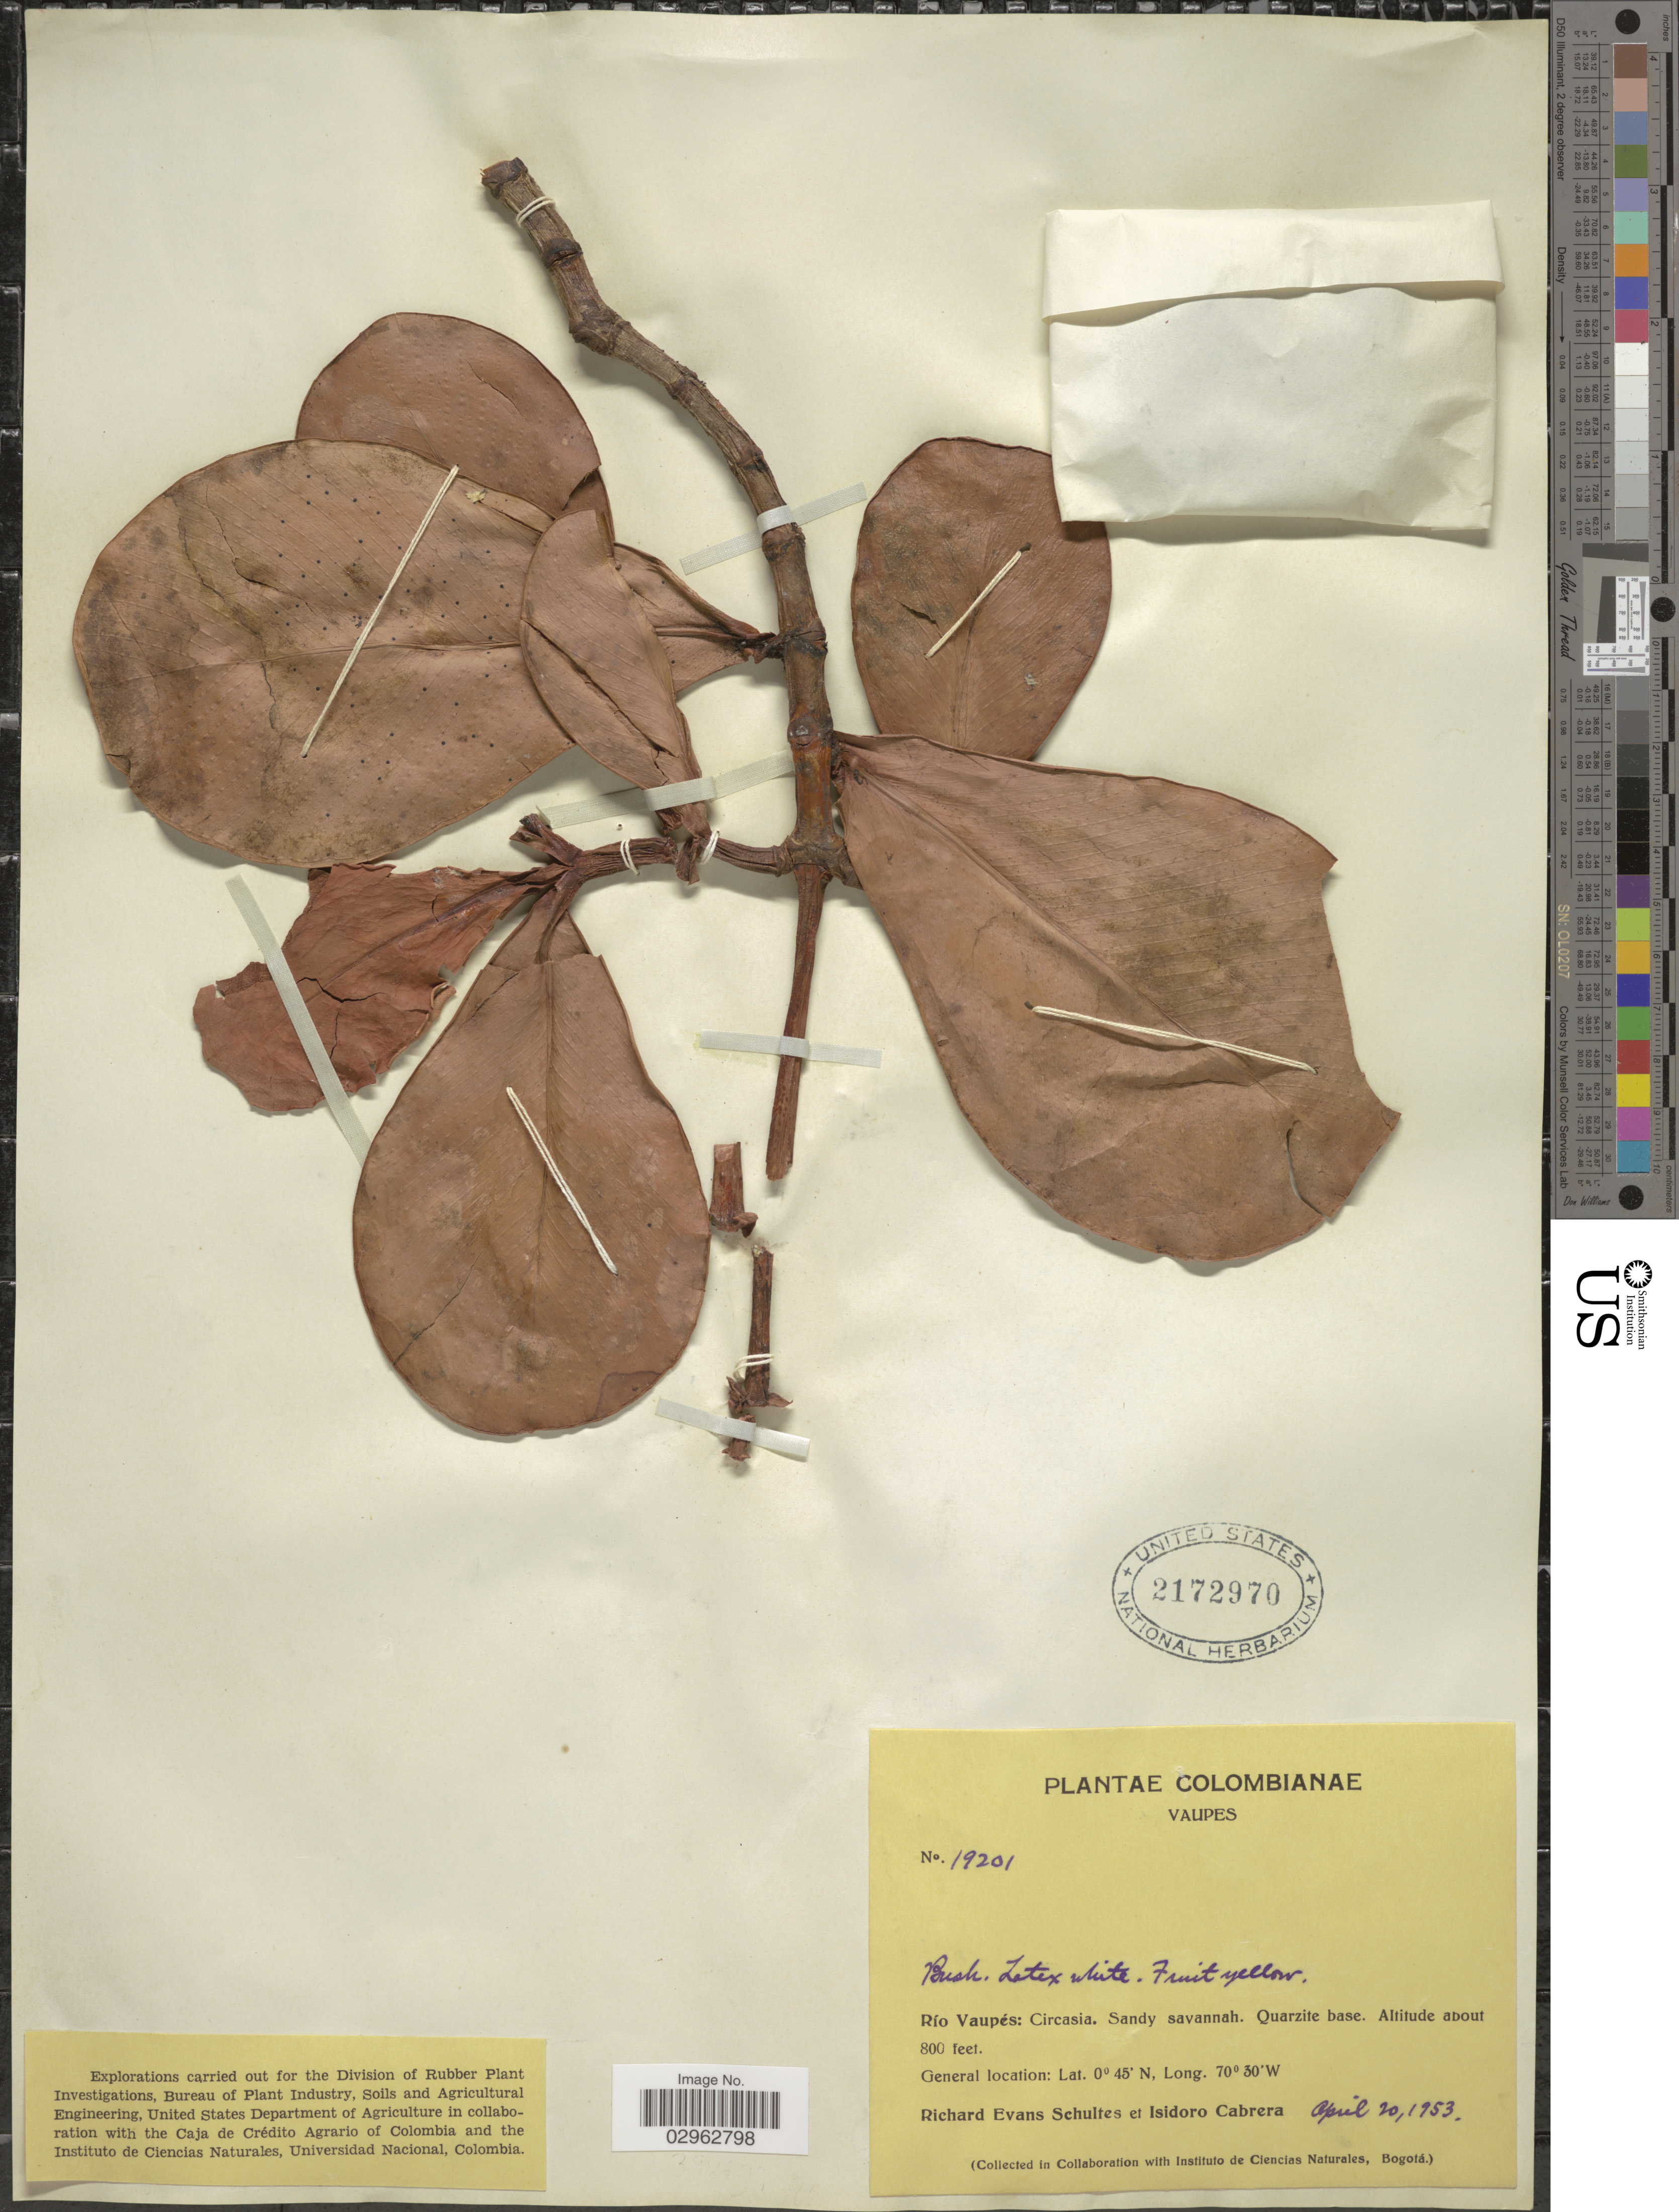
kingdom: Plantae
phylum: Tracheophyta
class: Magnoliopsida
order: Malpighiales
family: Clusiaceae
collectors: R. E. Schultes & I. Cabrera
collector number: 19201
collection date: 1953-04-20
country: Colombia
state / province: Vaupés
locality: Río Vaupés: Circasia.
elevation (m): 244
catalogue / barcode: US 2172970